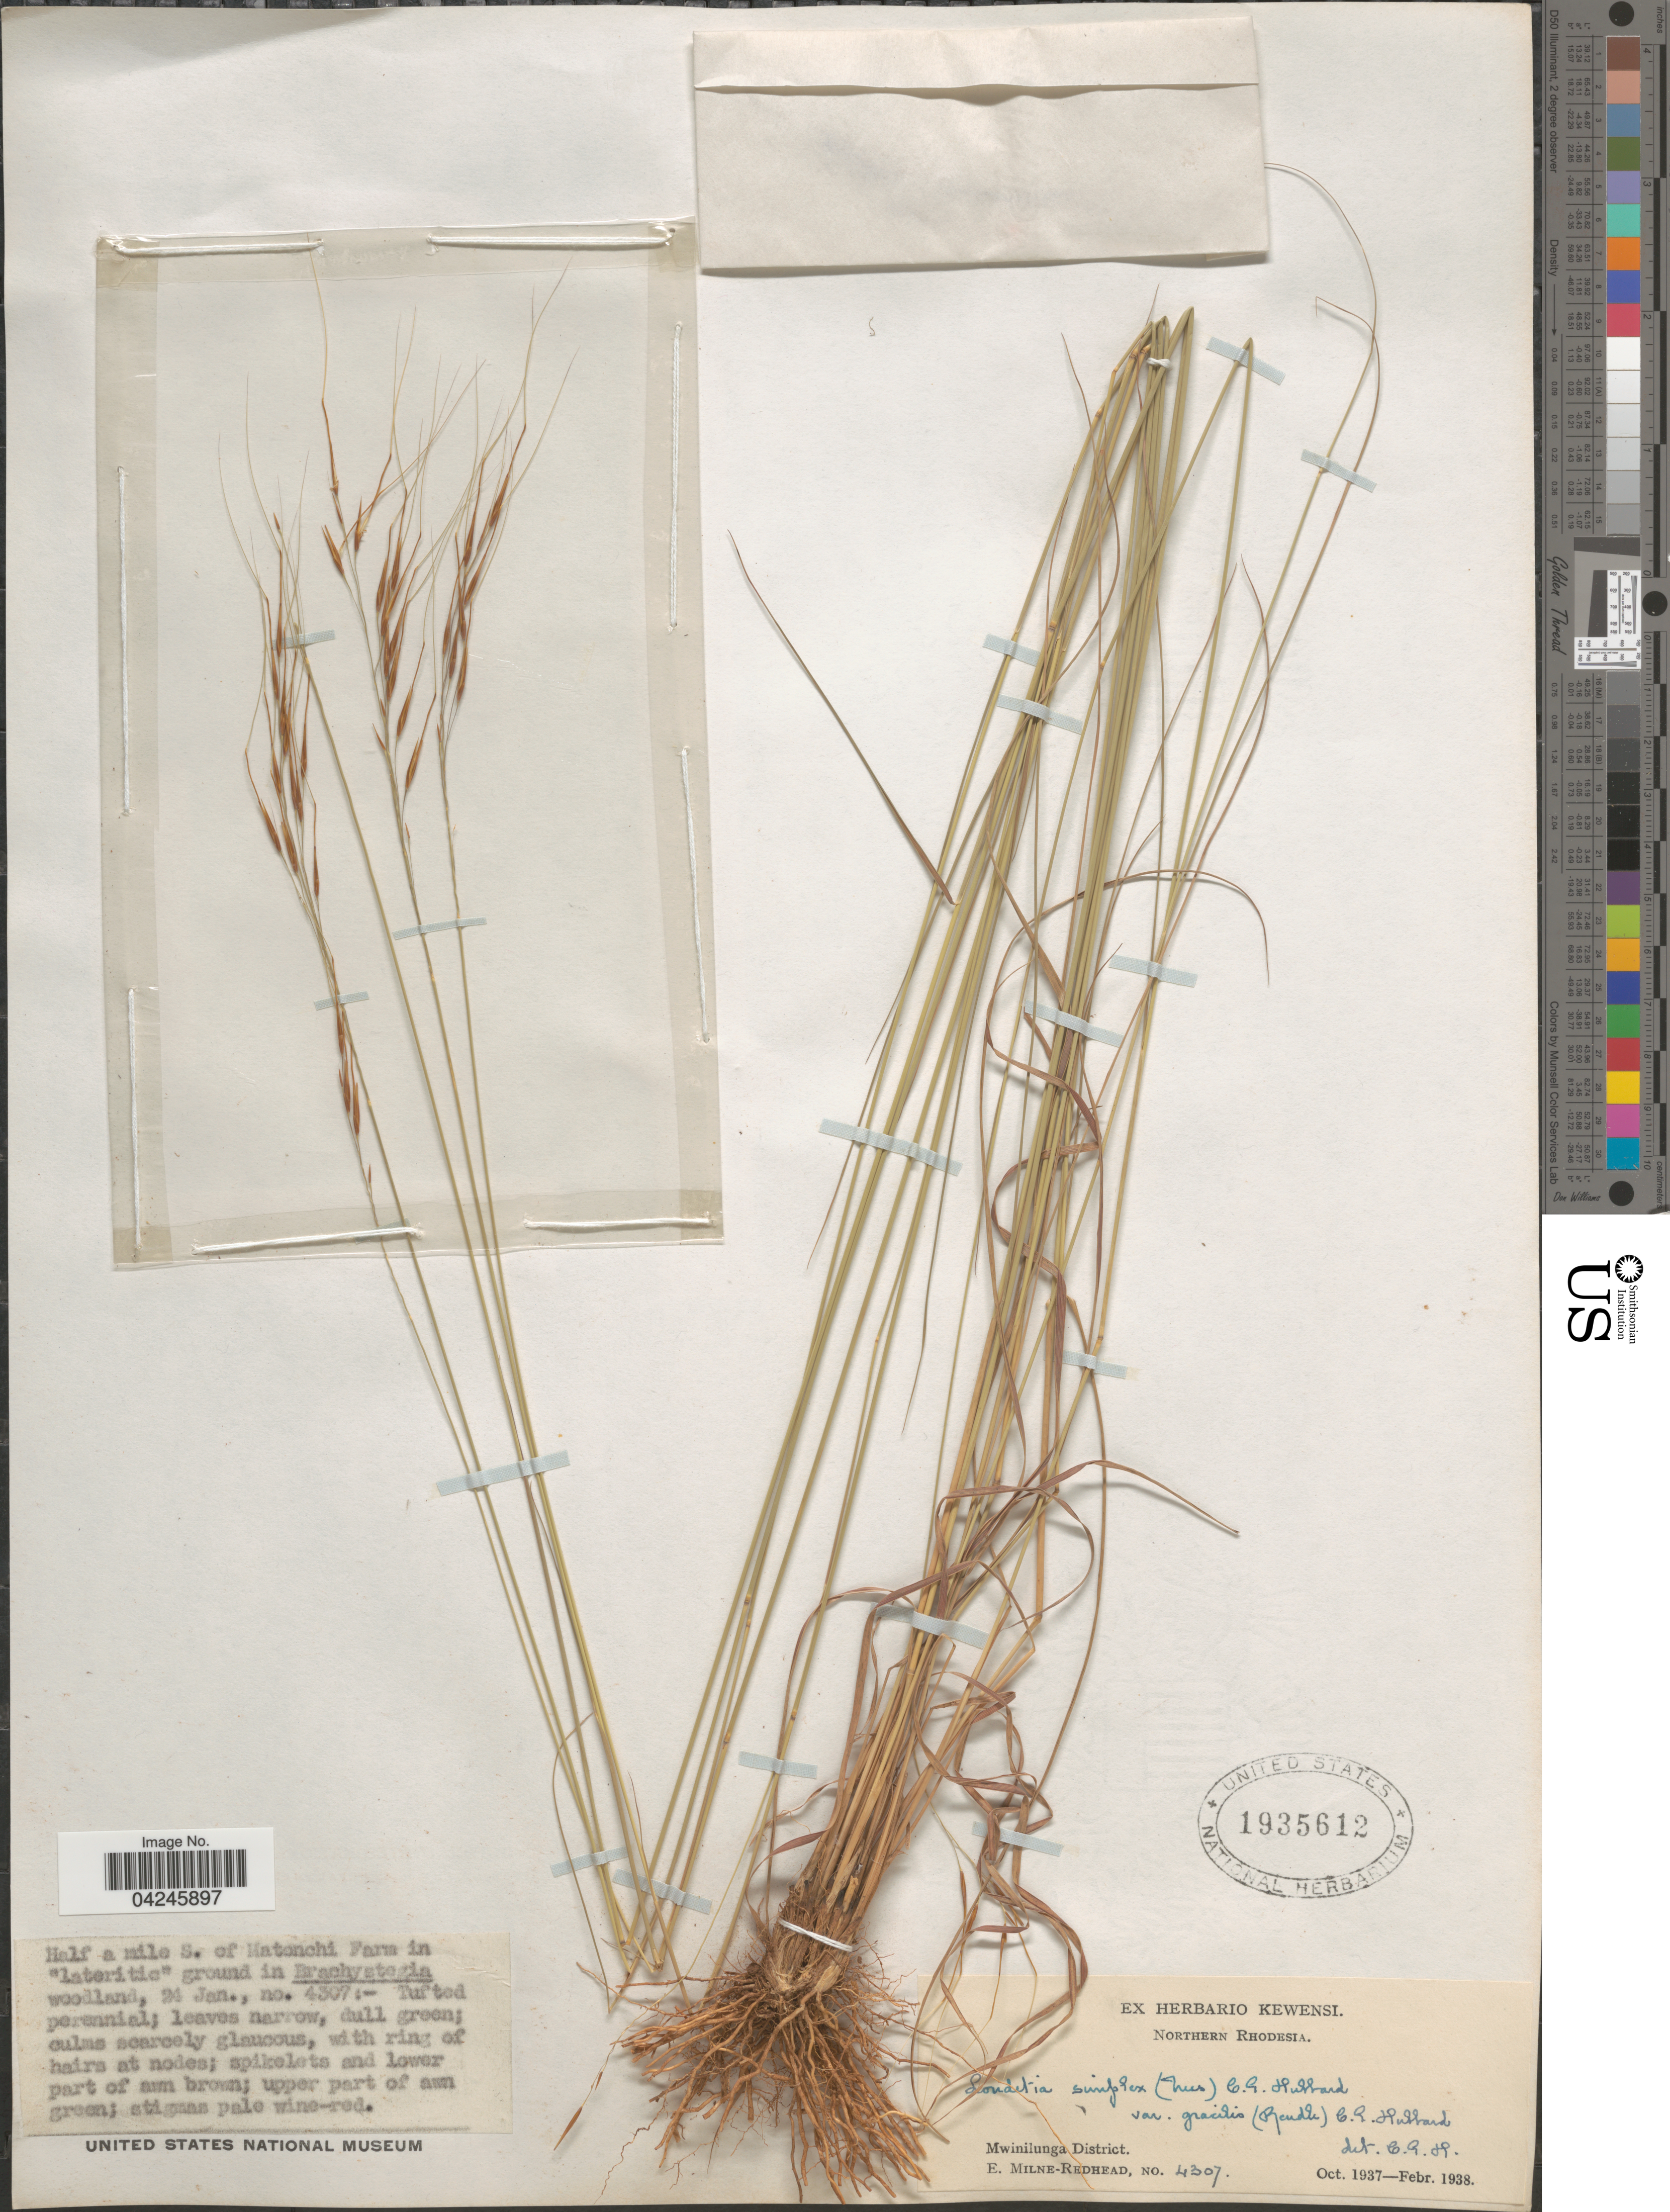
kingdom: Plantae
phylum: Tracheophyta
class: Liliopsida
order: Poales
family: Poaceae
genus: Loudetia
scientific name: Loudetia simplex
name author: (Nees) C.E. Hubb.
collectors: E. W. Milne-Redhead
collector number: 4307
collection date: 1938-01-24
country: Zambia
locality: Northern Rhodesia. Mwinilunga District. Half a mile S. of Katonchi Farm in "lateritic" ground.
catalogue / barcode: US 1935612